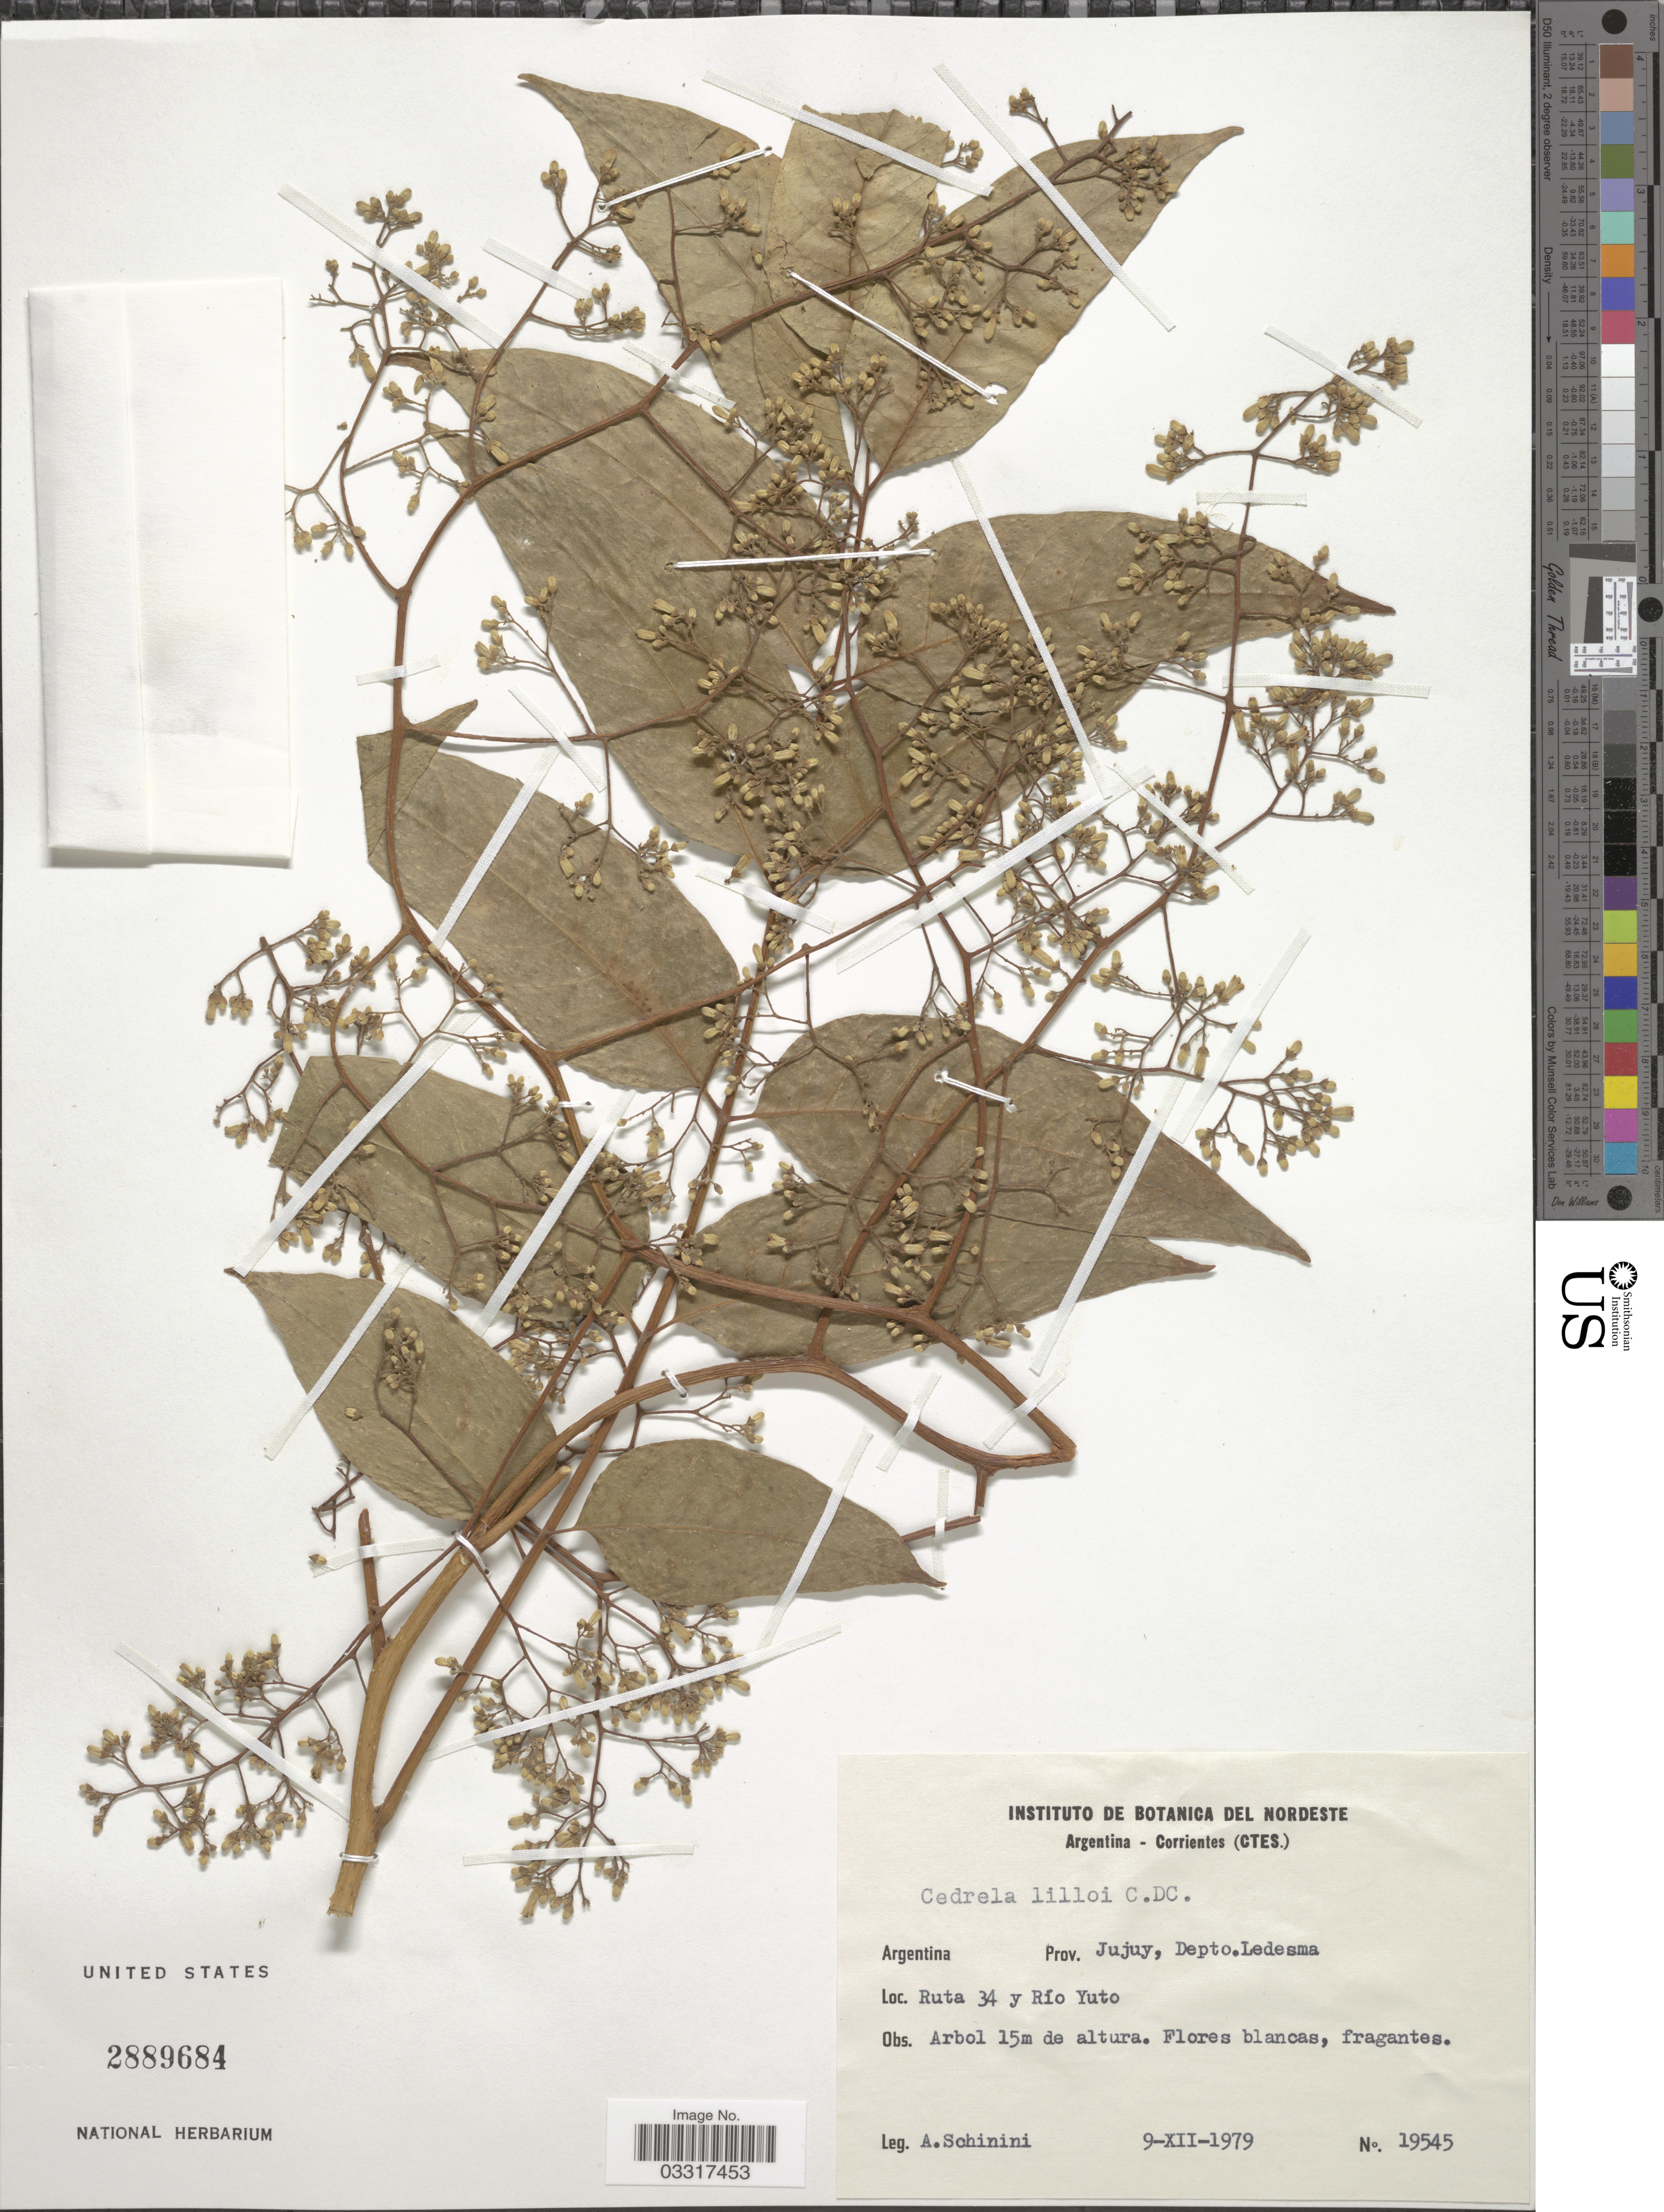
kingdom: Plantae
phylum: Tracheophyta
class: Magnoliopsida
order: Sapindales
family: Meliaceae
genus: Cedrela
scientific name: Cedrela lilloi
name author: C. DC.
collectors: A. Schinini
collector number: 19545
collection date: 1979-12-09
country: Argentina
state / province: Jujuy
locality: Depto. Ledesma. Ruta 34 y Río Yuto.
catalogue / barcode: US 2889684